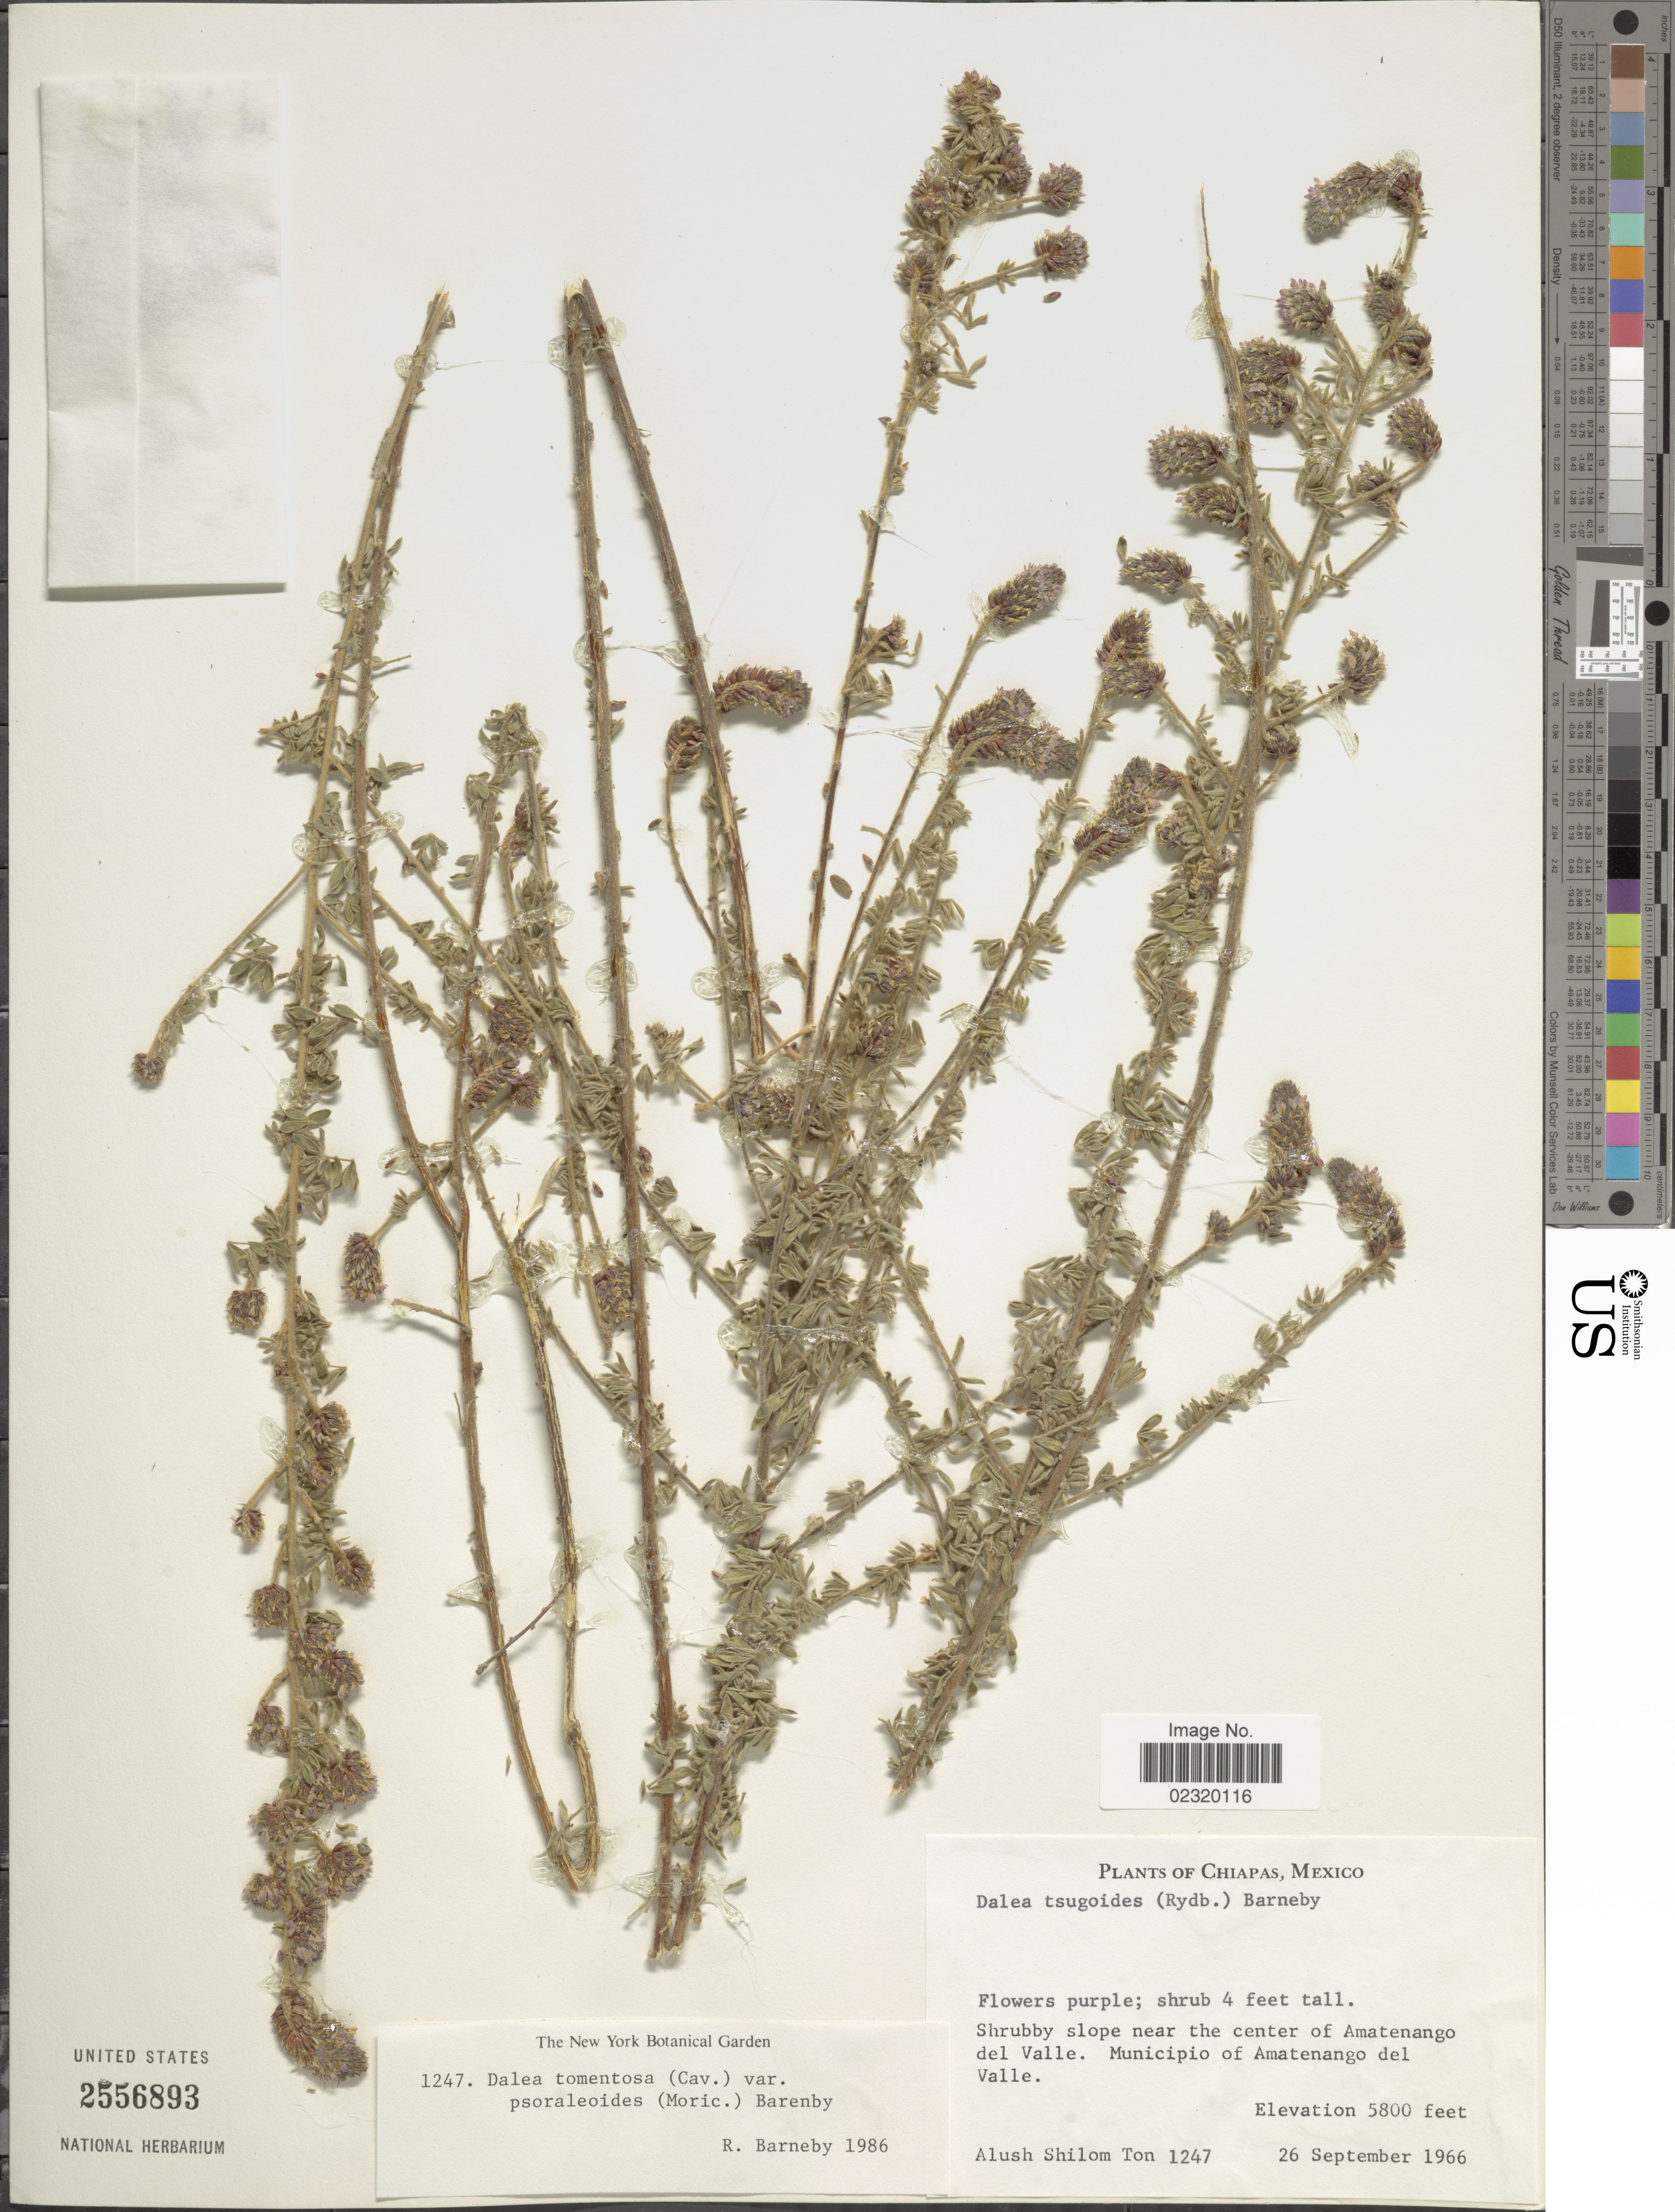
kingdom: Plantae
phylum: Tracheophyta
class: Magnoliopsida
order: Fabales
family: Fabaceae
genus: Dalea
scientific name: Dalea tomentosa var. psoraleoides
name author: (Moric.) Barneby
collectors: A. M. Ton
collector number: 1247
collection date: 1966-09-26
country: Mexico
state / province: Chiapas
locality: Near the center of Amatenango del Valle. Municipio of Amatenango del Valle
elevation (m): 1768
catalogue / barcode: US 2556893